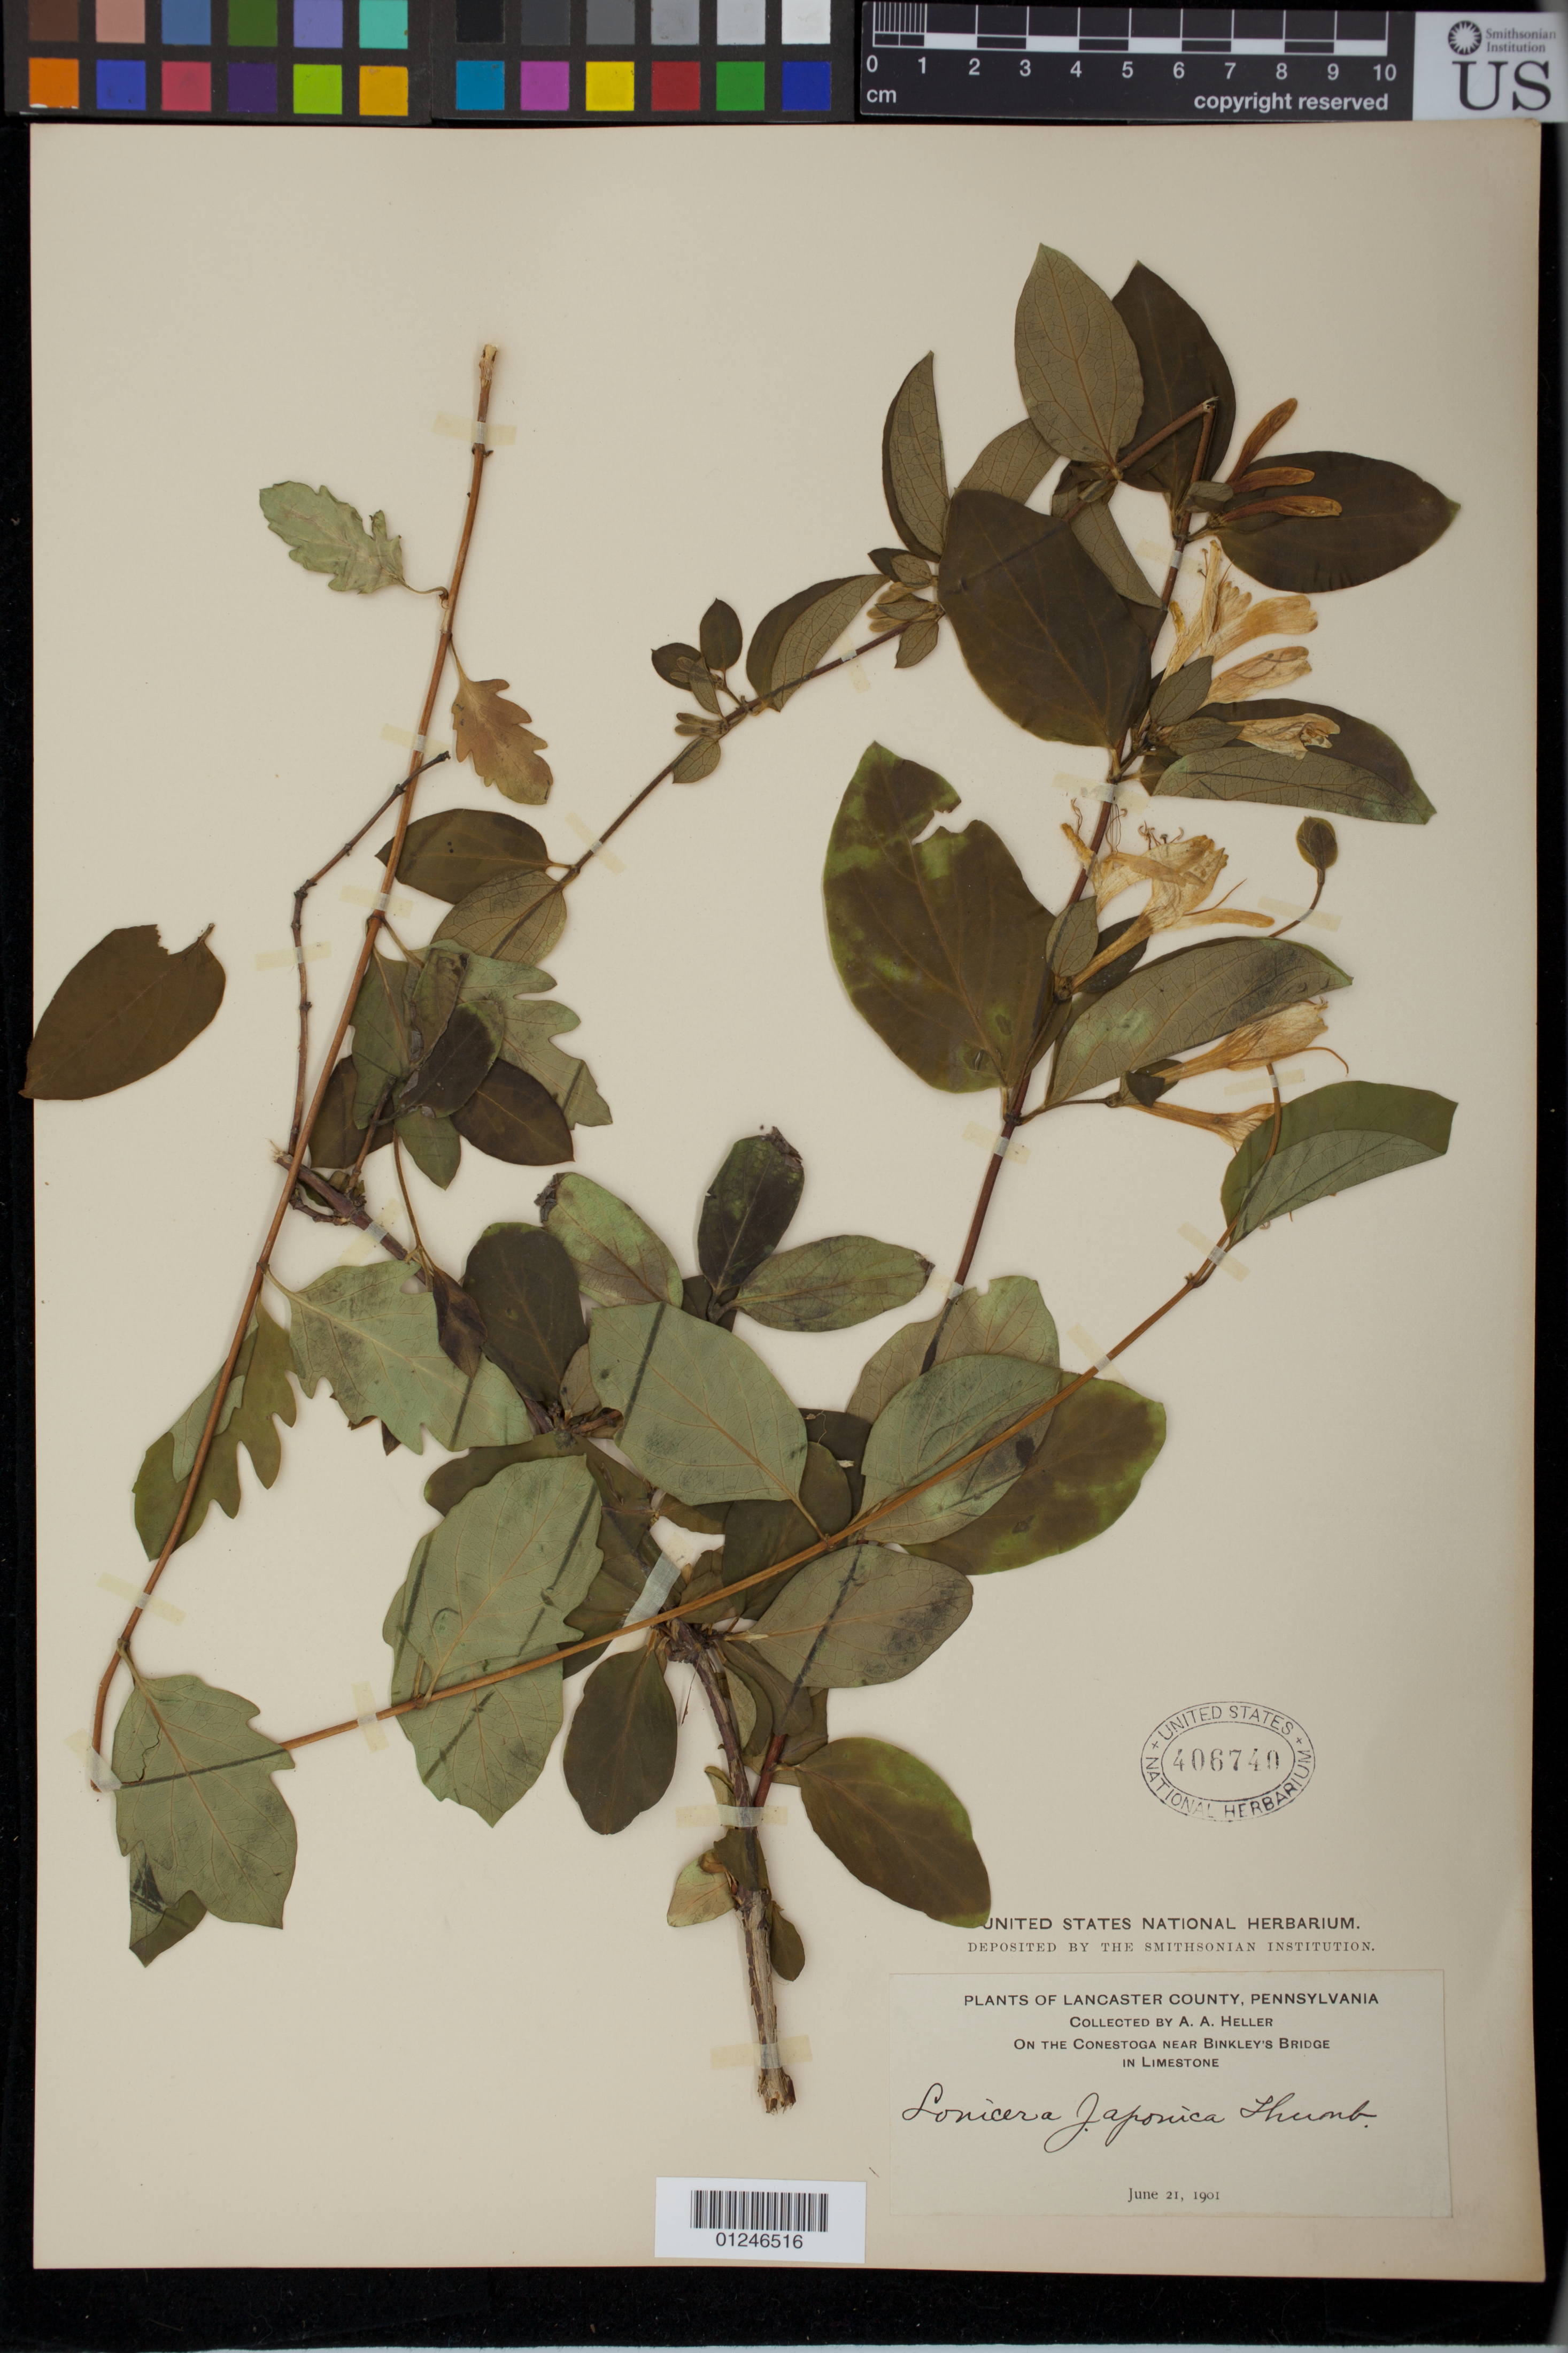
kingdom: Plantae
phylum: Tracheophyta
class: Magnoliopsida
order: Dipsacales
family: Caprifoliaceae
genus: Lonicera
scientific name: Lonicera japonica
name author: Thunb.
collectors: A. A. Heller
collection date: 1901-06-21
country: United States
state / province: Pennsylvania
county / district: Lancaster County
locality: On the Conestoga near Binkley's Bridge.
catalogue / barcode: US 406749